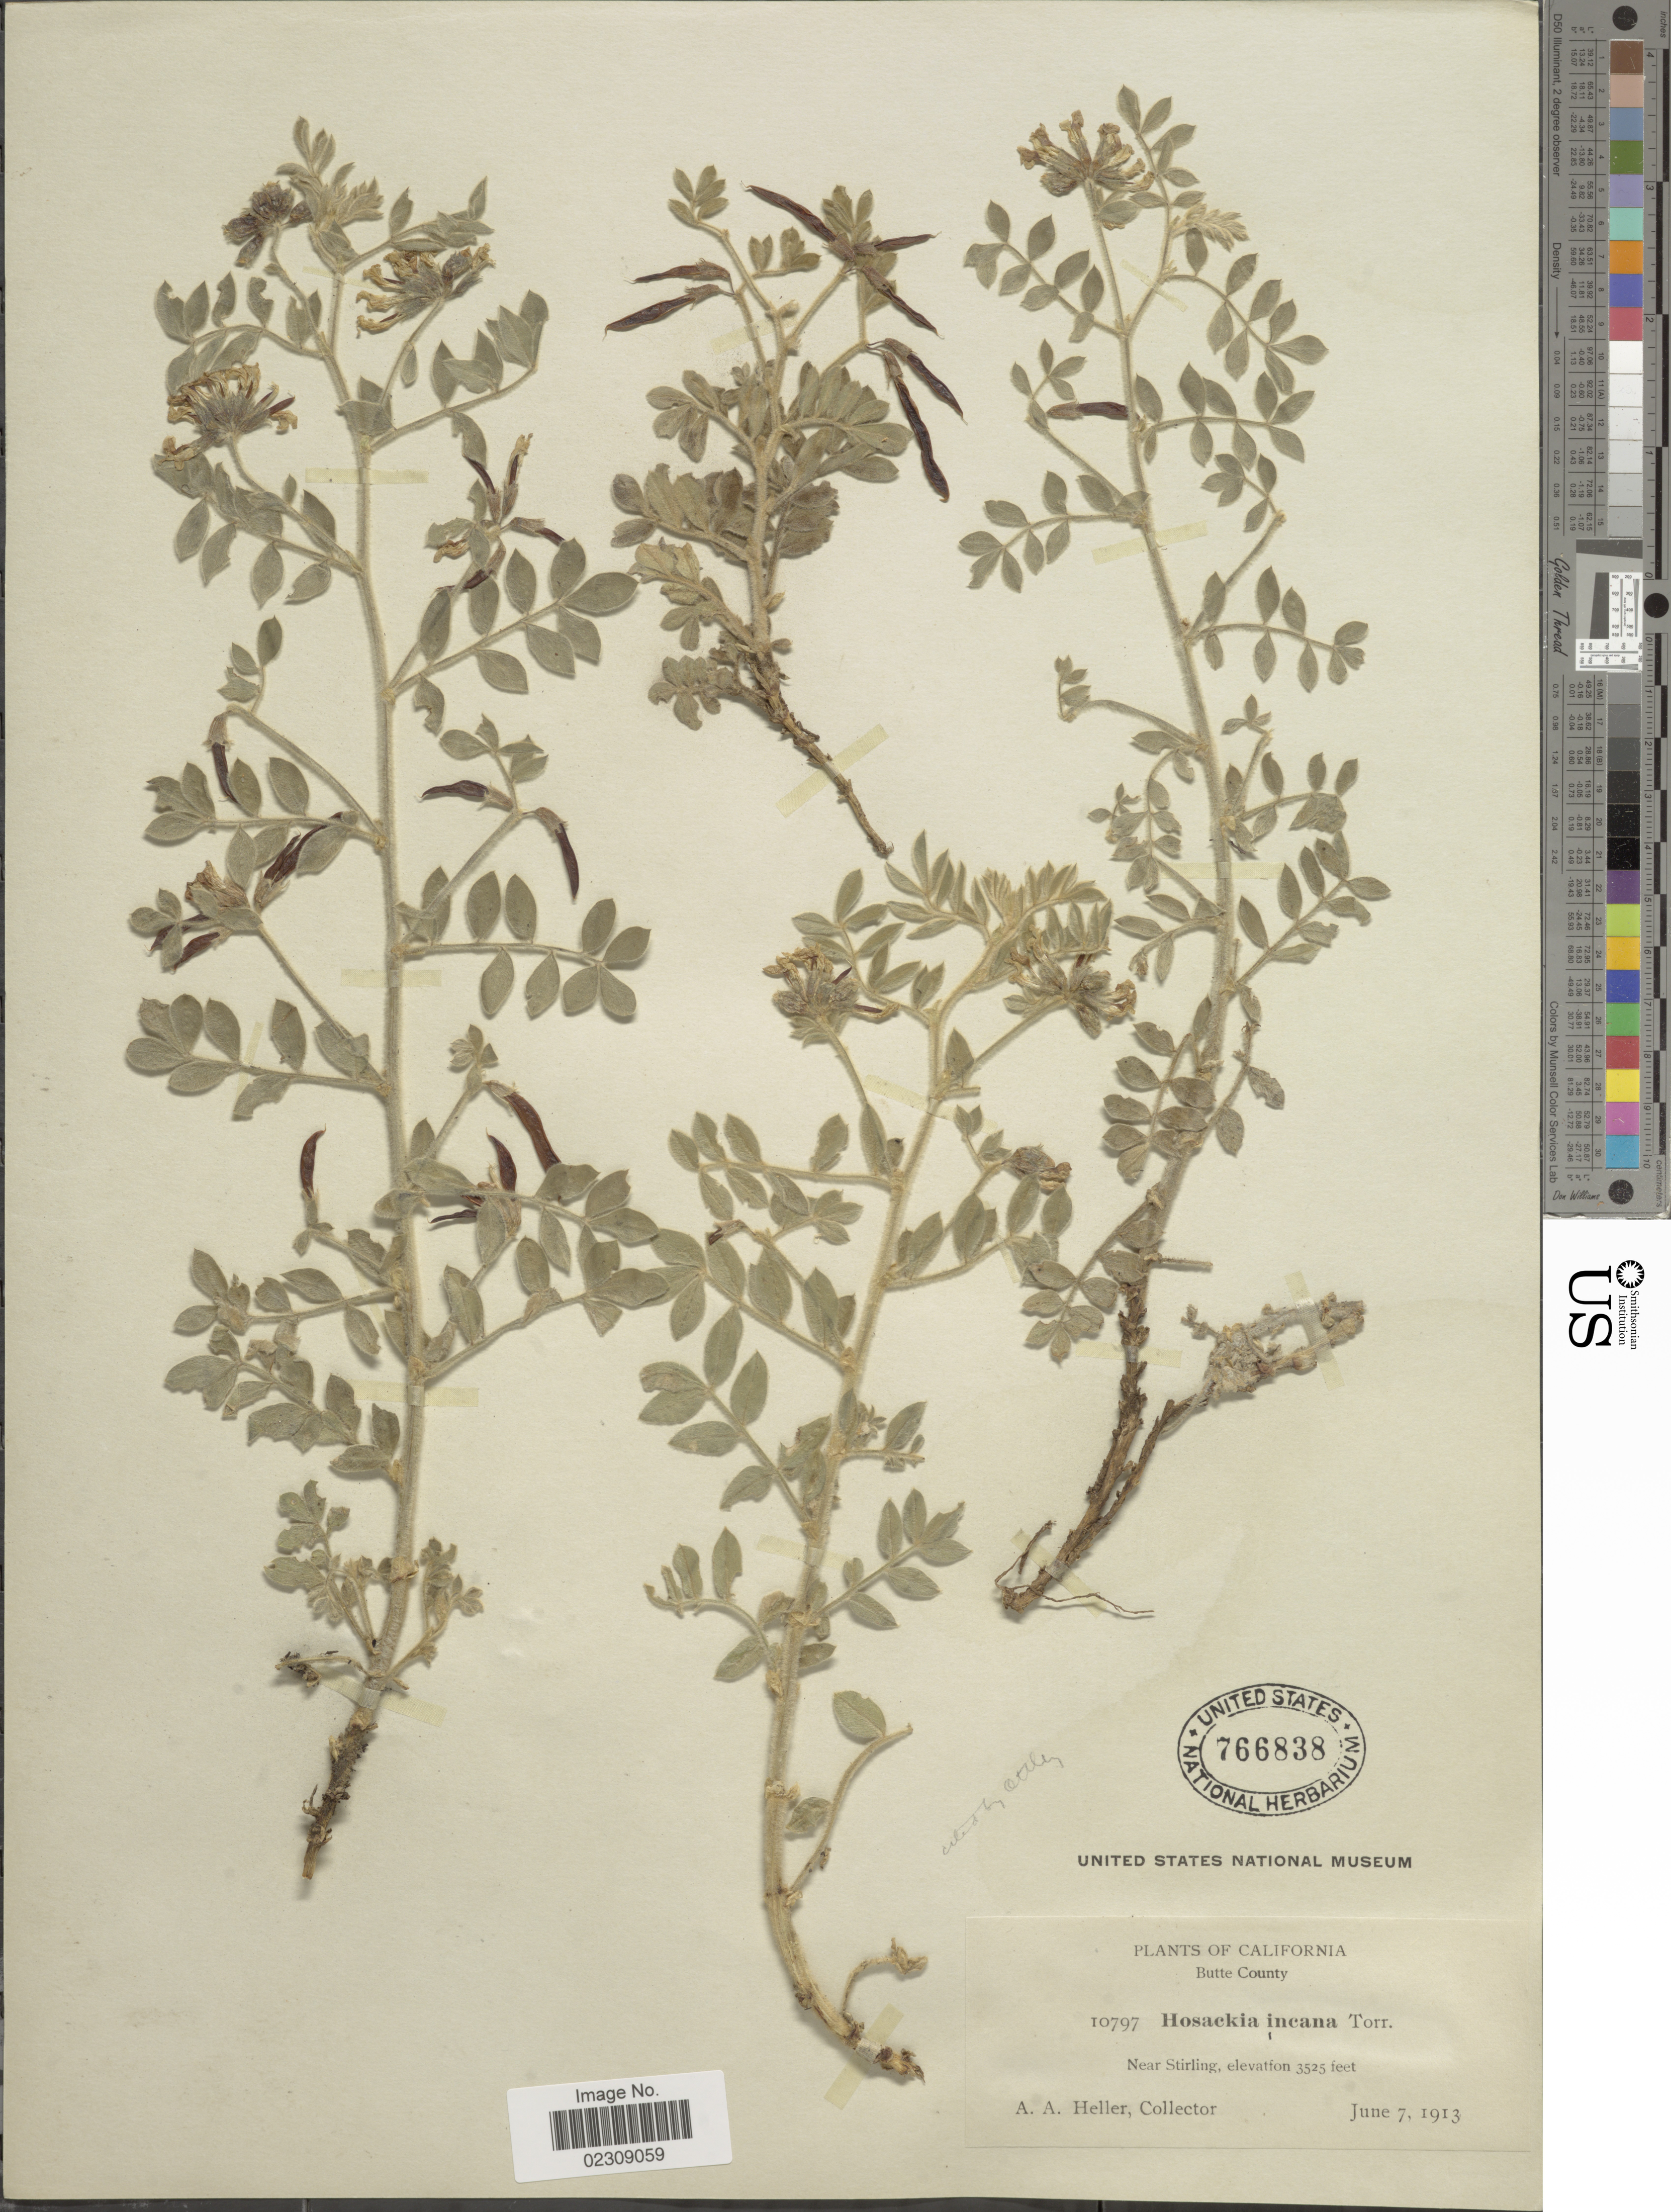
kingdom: Plantae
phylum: Tracheophyta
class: Magnoliopsida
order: Fabales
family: Fabaceae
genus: Hosackia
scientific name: Hosackia incana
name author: Torr.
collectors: A. A. Heller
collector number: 10797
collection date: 1913-06-07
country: United States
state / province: California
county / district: Butte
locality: Butte County. Near Stirling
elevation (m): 1074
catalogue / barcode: US 766838